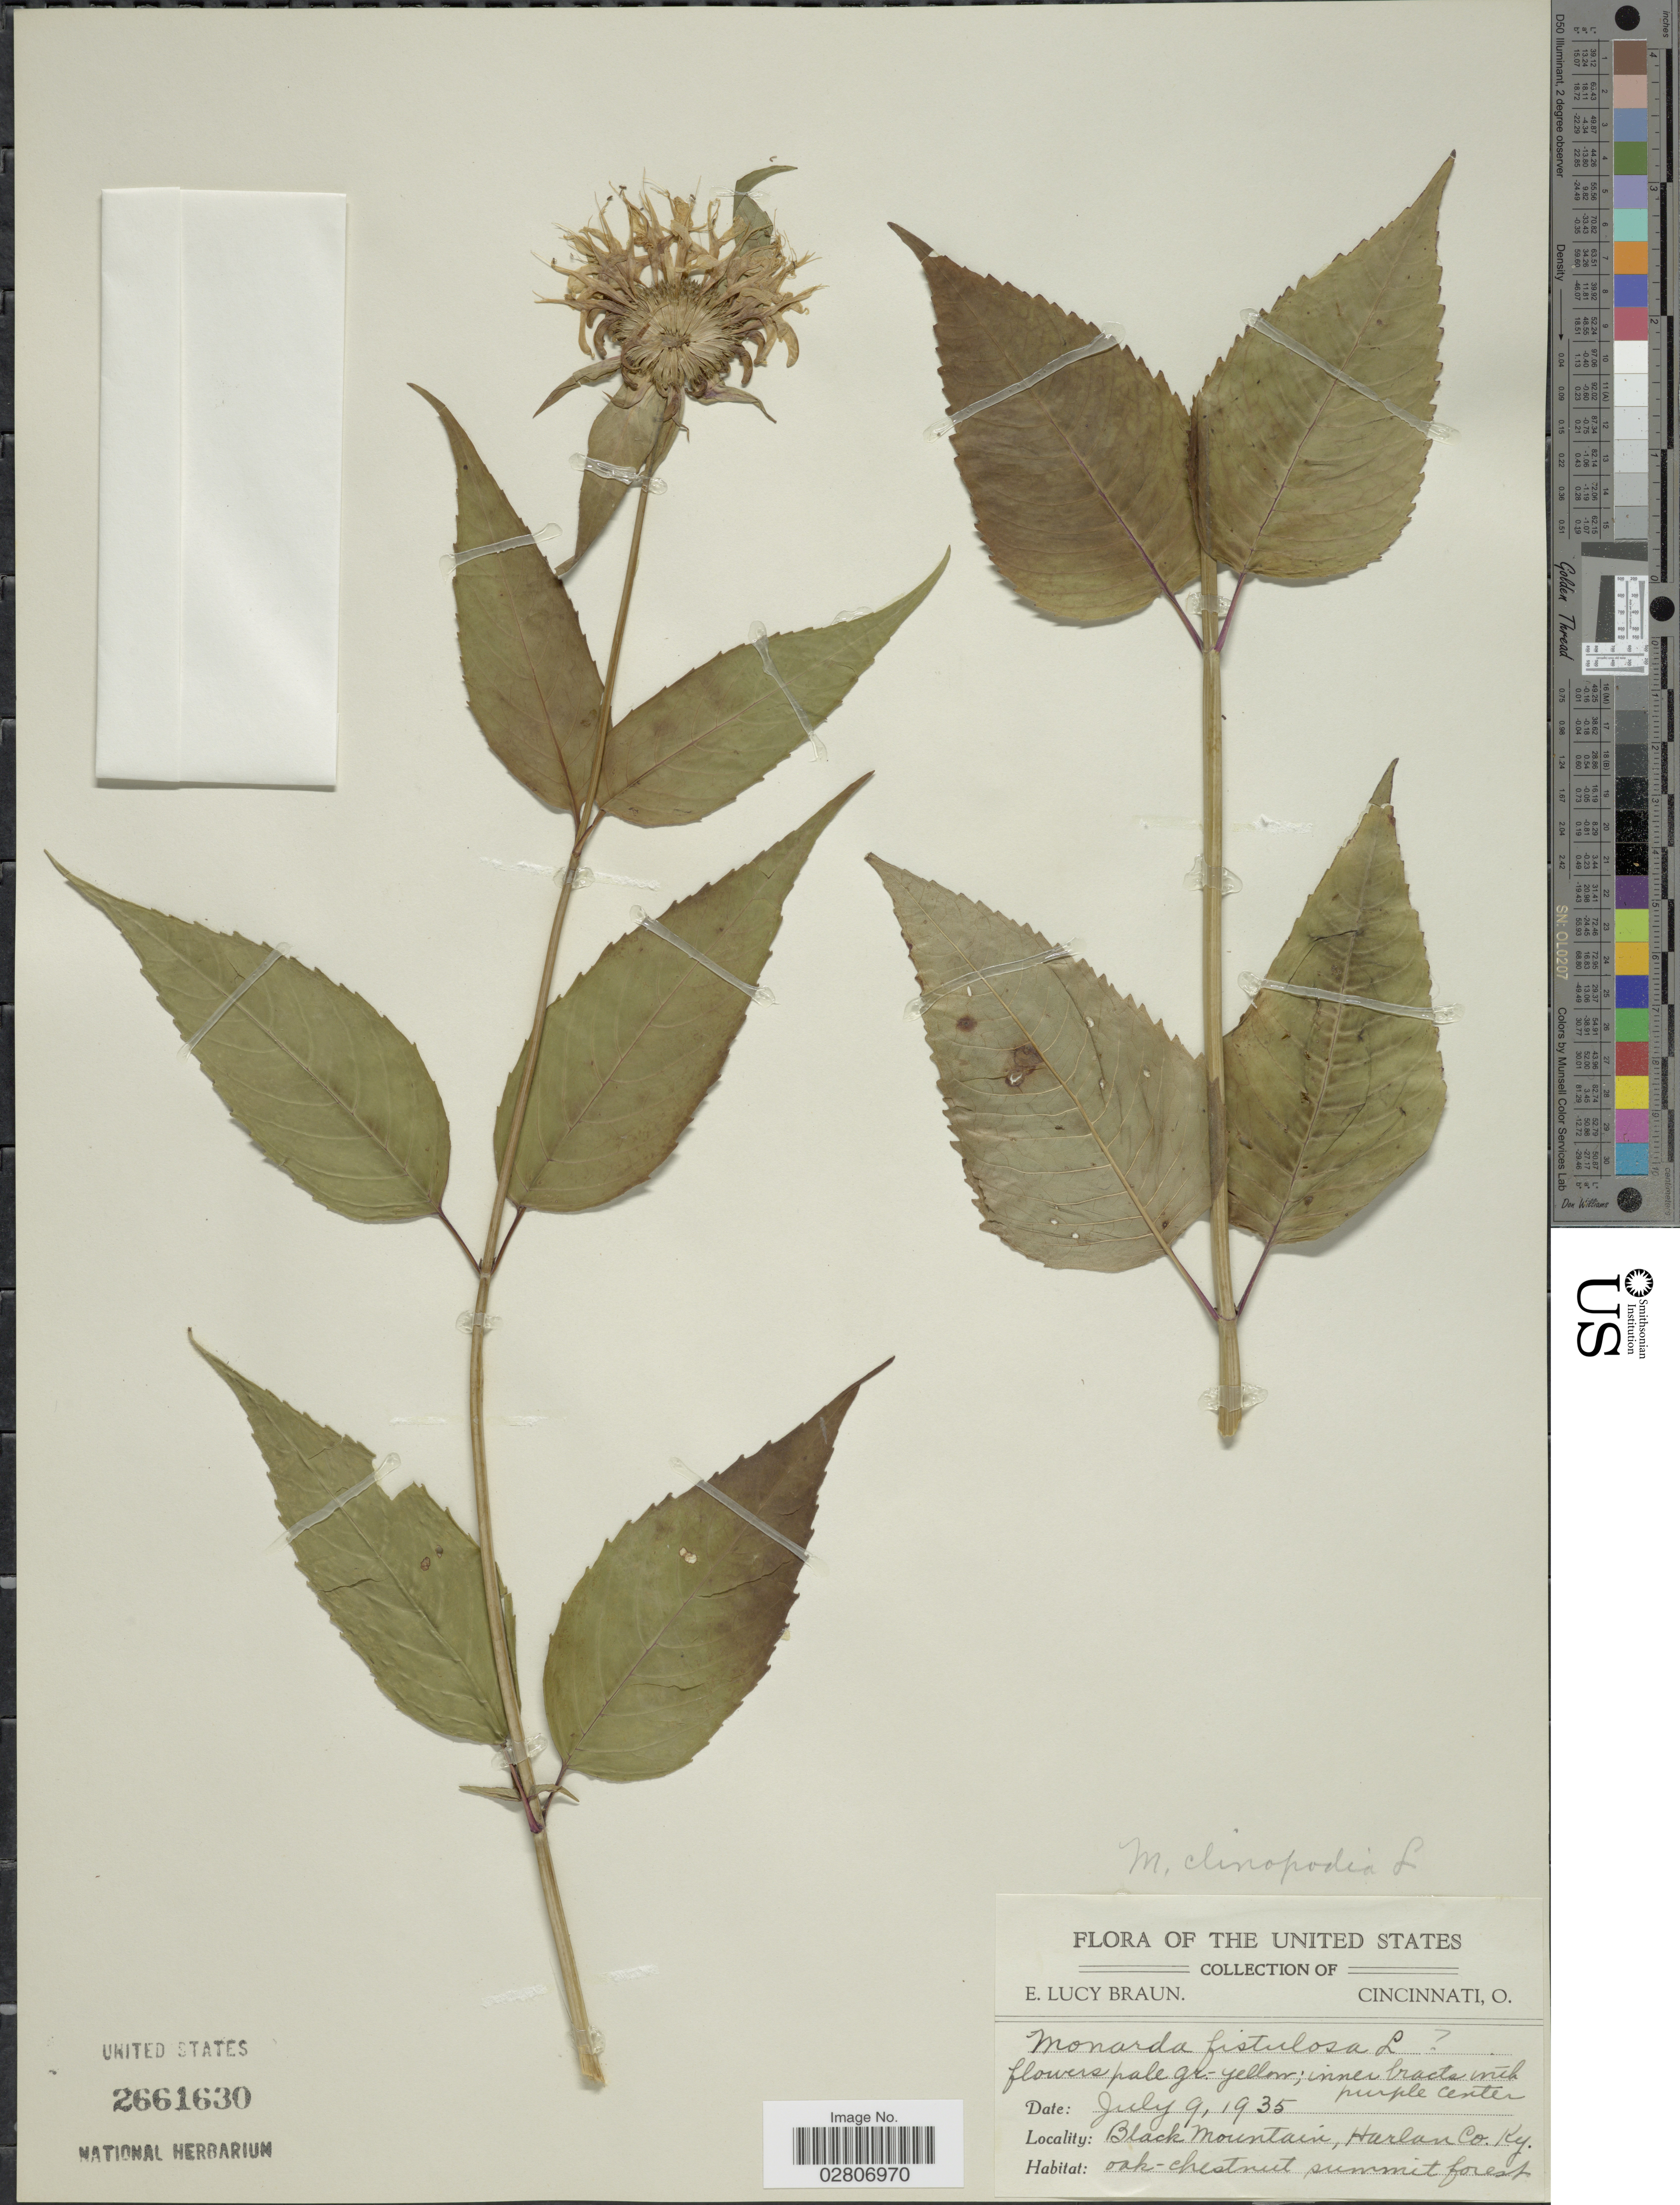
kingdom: Plantae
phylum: Tracheophyta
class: Magnoliopsida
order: Lamiales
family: Lamiaceae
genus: Monarda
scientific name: Monarda clinopodia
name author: L.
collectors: E. L. Braun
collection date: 1935-07-09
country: United States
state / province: Kentucky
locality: Black Mountain, Harlan Co., oak-chestnut summit forest.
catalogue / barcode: US 2661630